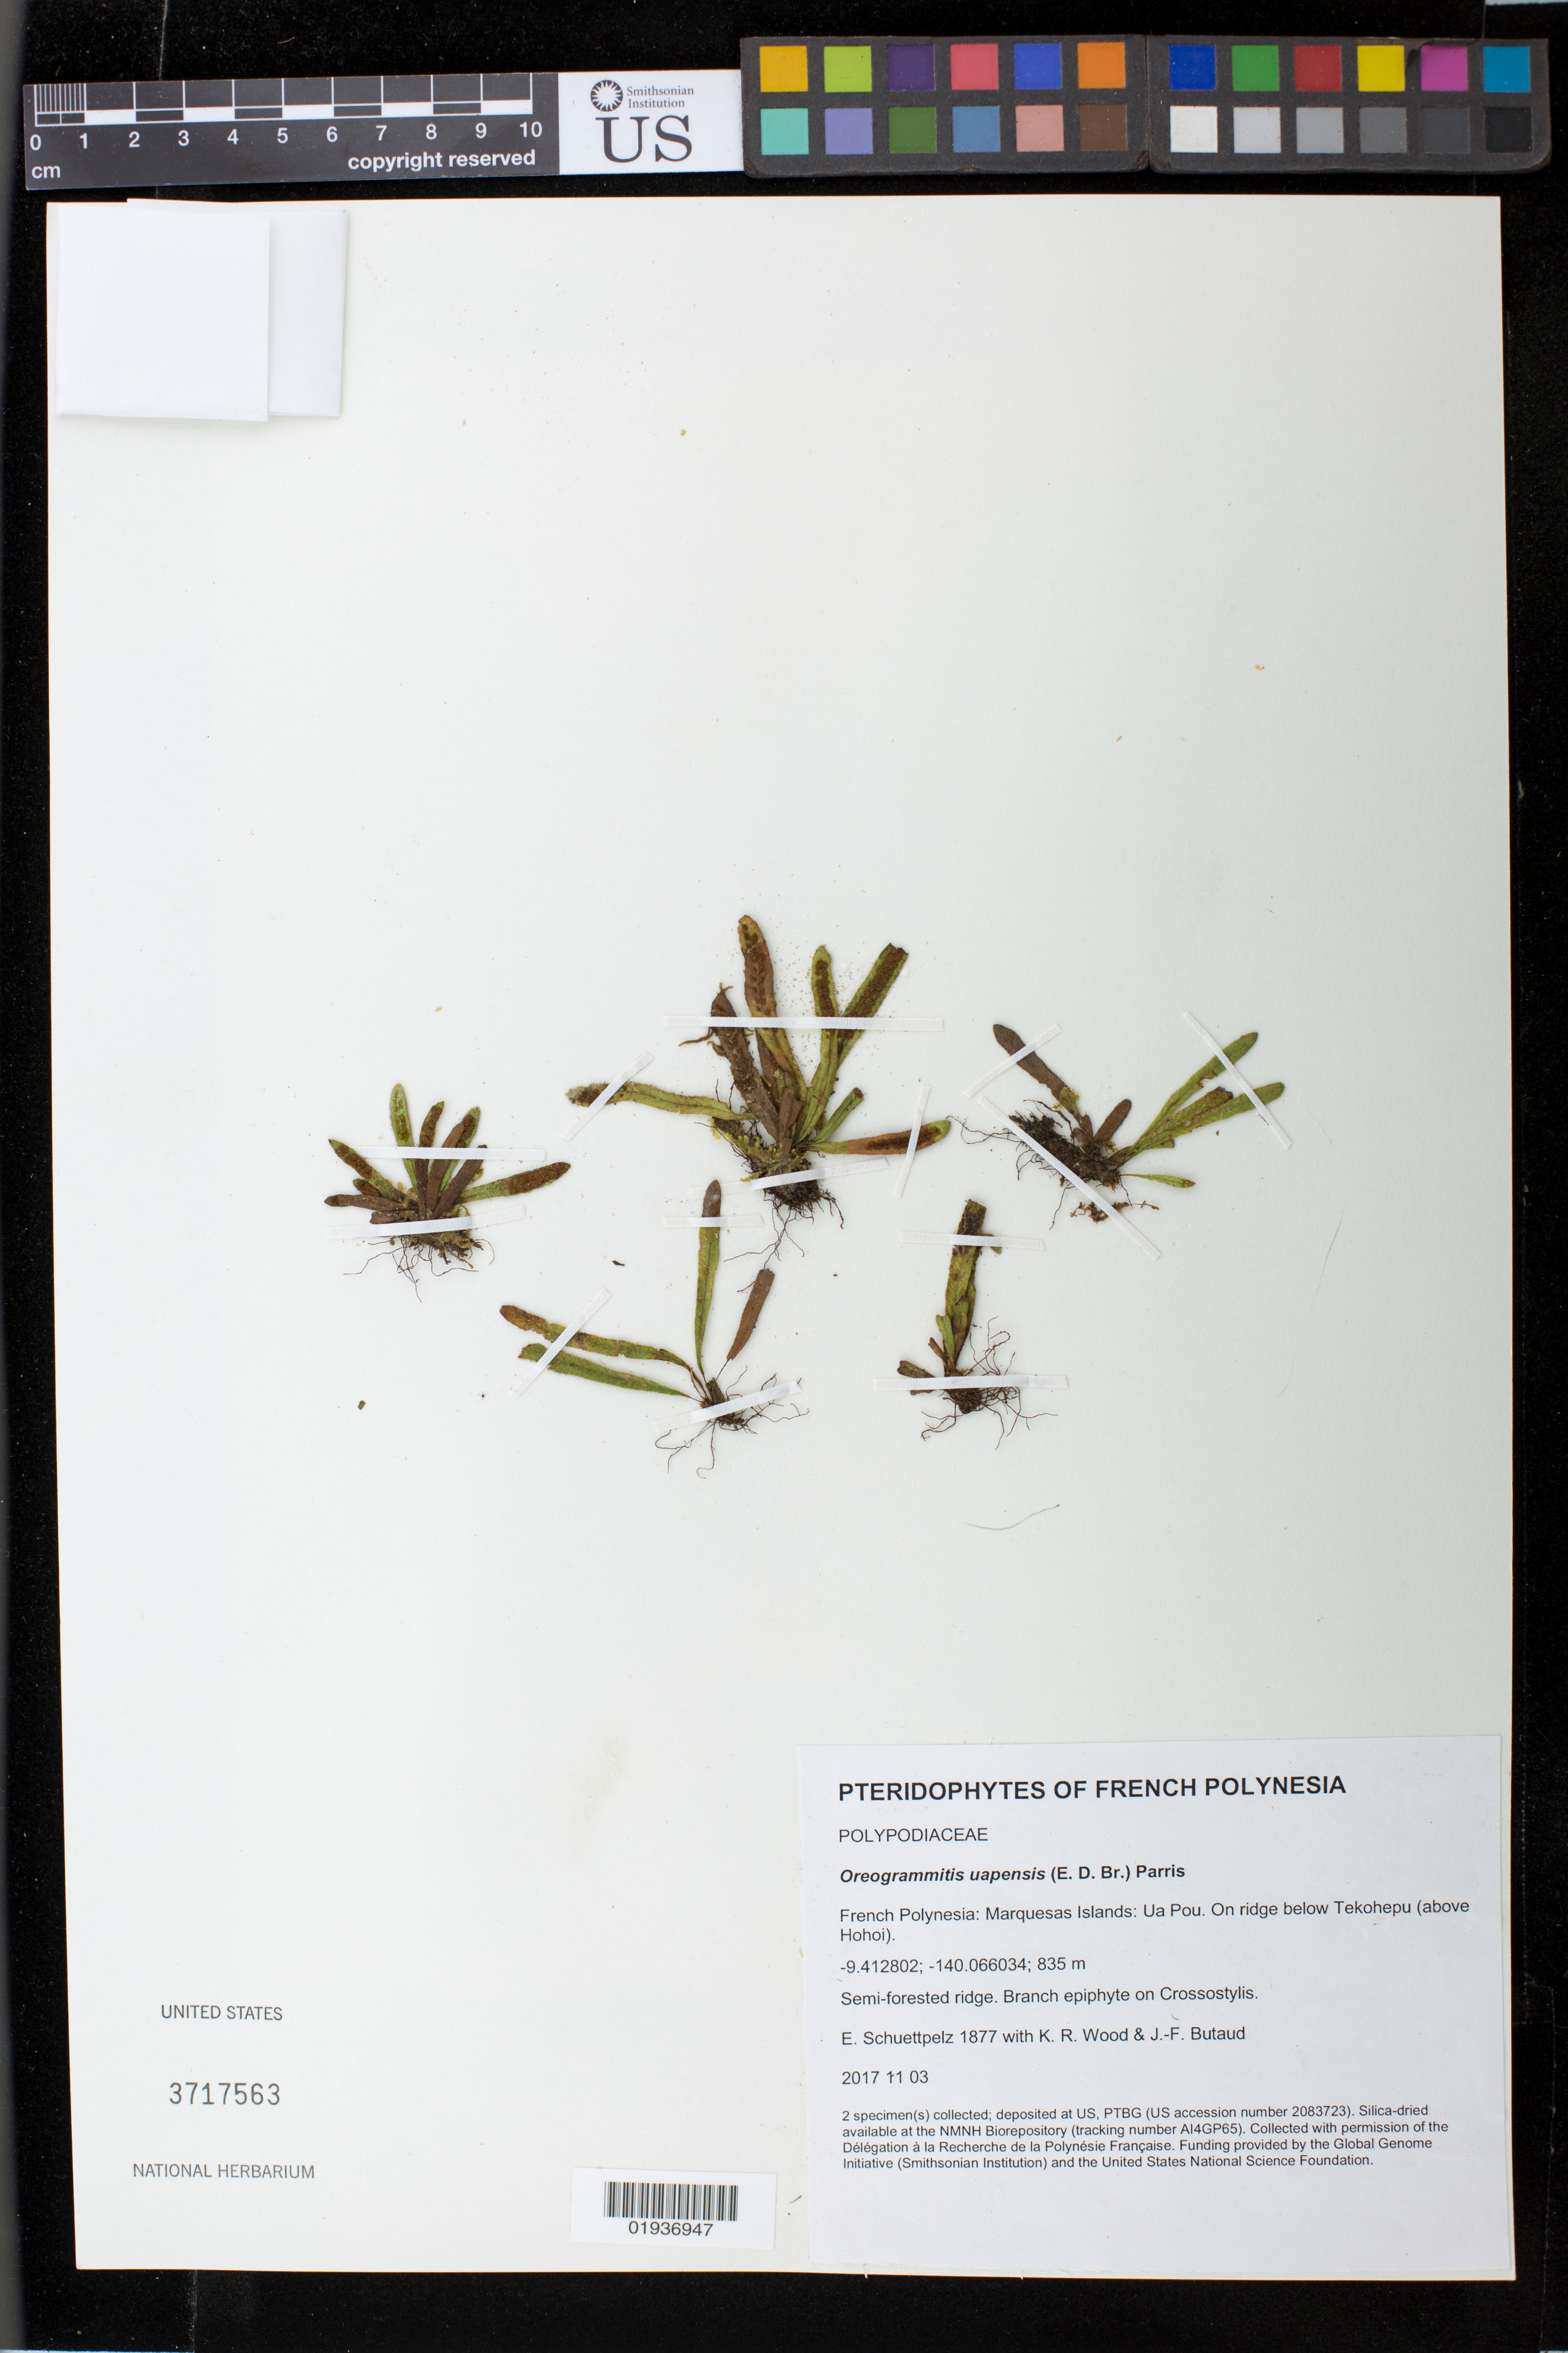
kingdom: Plantae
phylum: Tracheophyta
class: Polypodiopsida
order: Polypodiales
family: Polypodiaceae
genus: Oreogrammitis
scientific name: Oreogrammitis uapensis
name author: (E.D. Br.) Parris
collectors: E. Schuettpelz, K. R. Wood & J. -F. Butaud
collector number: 1877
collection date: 2017-11-03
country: French Polynesia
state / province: Marquesas Islands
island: Ua Pou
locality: On ridge below Tekohepu (above Hohoi).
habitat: Semi-forested ridge.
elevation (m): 835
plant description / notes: Collected with permission of the Délégation à la Recherche de la Polynésie Française. Funding provided by the Global Genome Initiative (Smithsonian Institution) and the United States National Science Foundation. Silica dried tissue stored at AI4GP65 in the NMNH Biorepository, Smithsonian Institution.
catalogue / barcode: US 3717563